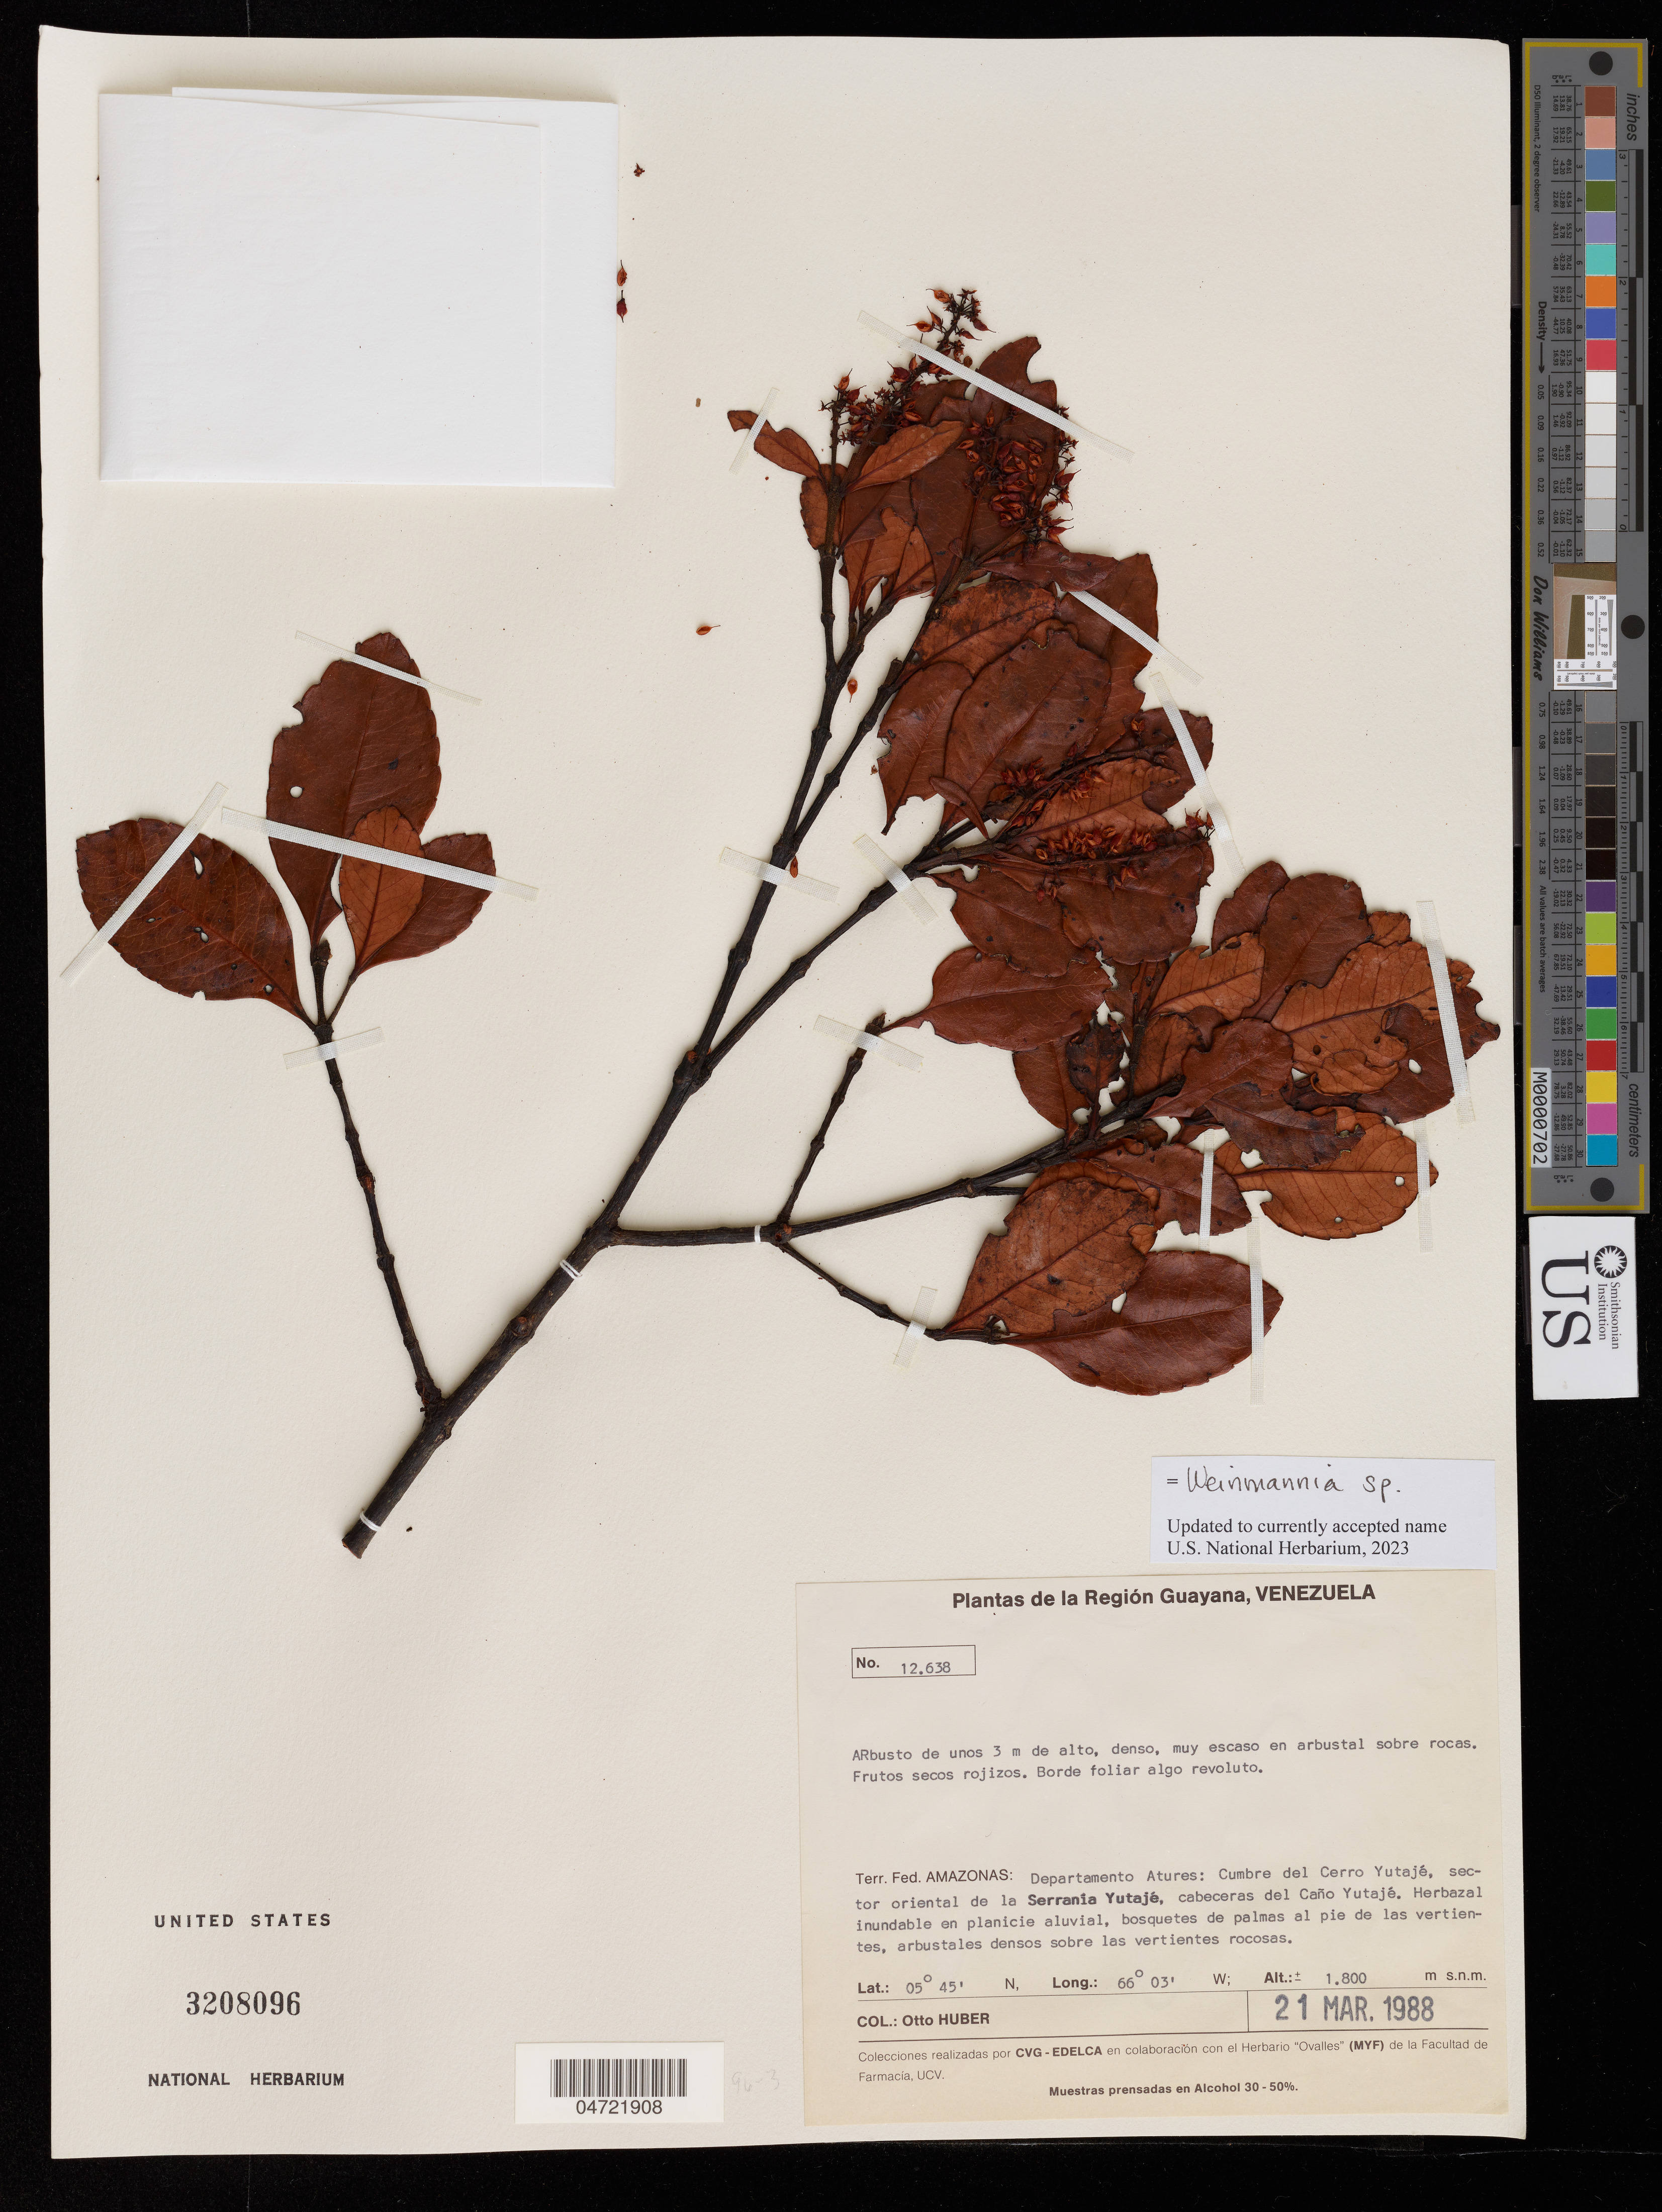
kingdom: Plantae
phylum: Tracheophyta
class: Magnoliopsida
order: Oxalidales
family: Cunoniaceae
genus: Weinmannia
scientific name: Weinmannia sp.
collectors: O. Huber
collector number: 12638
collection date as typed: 21-Mar-88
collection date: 1988-03-21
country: Venezuela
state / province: Amazonas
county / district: Atures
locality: Cerro Yutajé, cumbre, sector oriental de la Serrania Yutajé, cabeceras del Caño Yutajé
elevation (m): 1800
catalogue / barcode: US 3208096